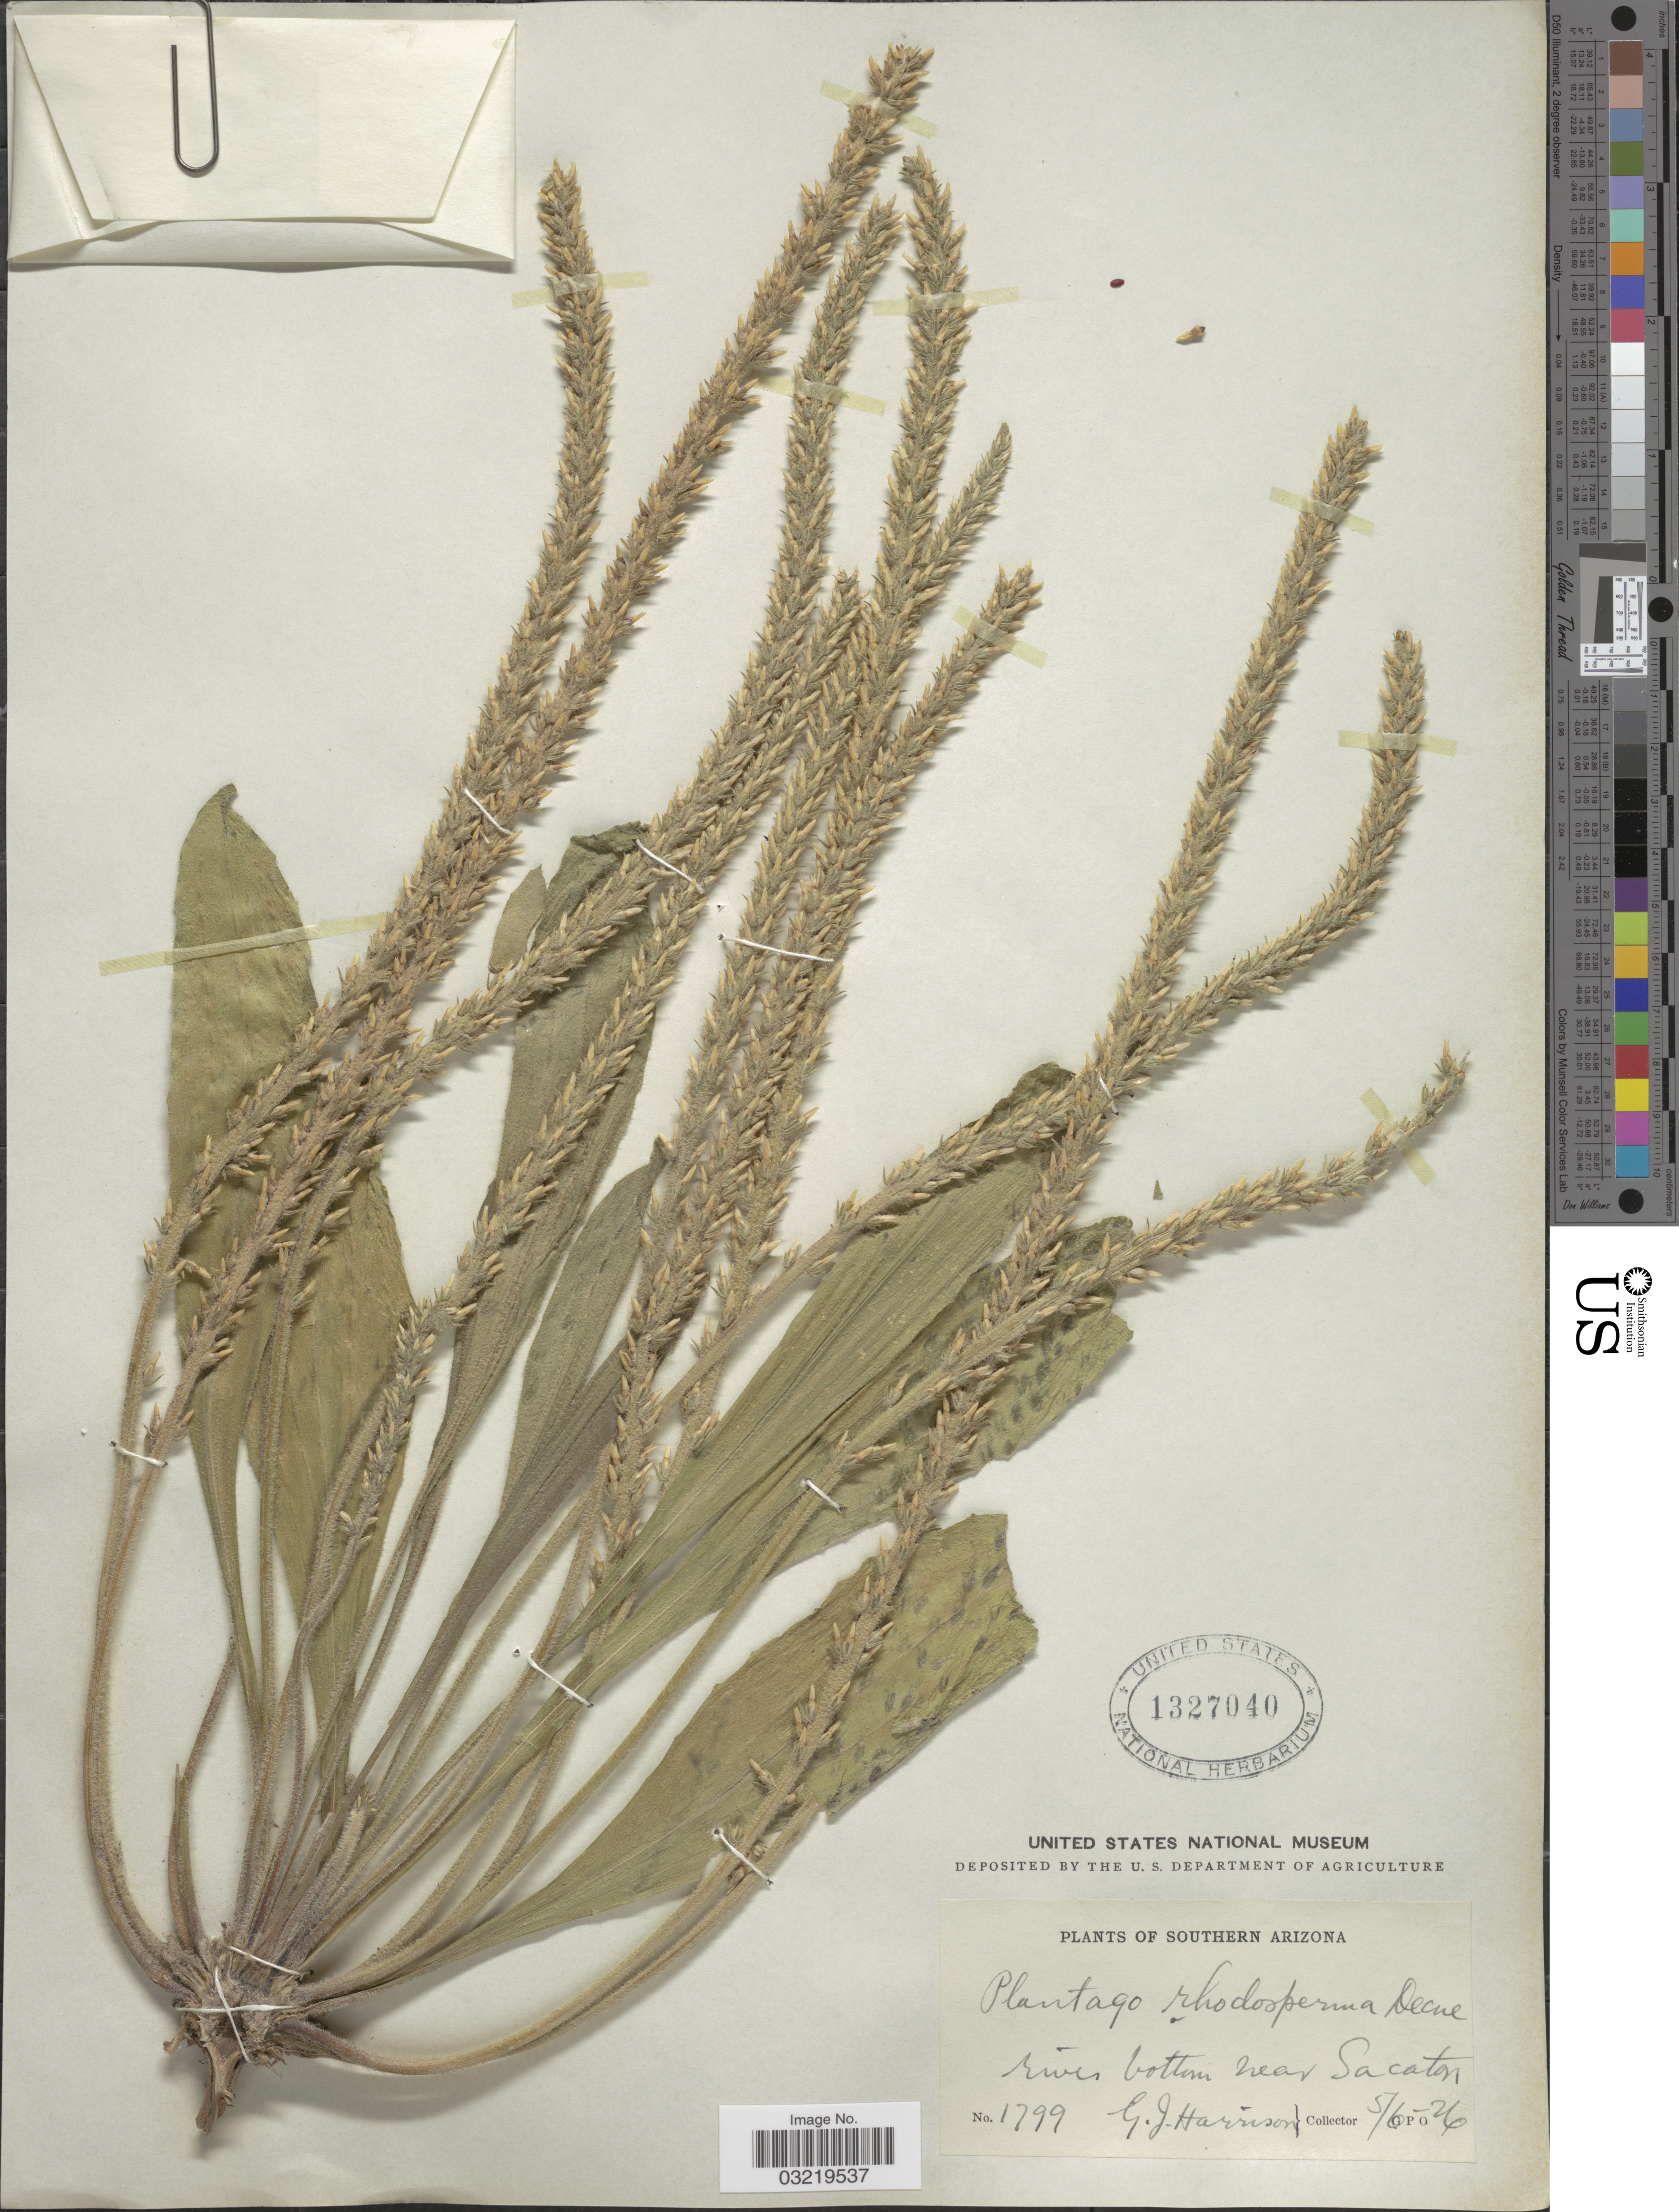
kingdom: Plantae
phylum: Tracheophyta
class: Magnoliopsida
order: Lamiales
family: Plantaginaceae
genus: Plantago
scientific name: Plantago rhodosperma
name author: Decne.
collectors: G. J. Harrison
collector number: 1799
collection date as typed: Transcribed d/m/y: 6/5/26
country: United States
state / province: Arizona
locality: Southern Arizona. River bottom near Sacaton.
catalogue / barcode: US 1327040